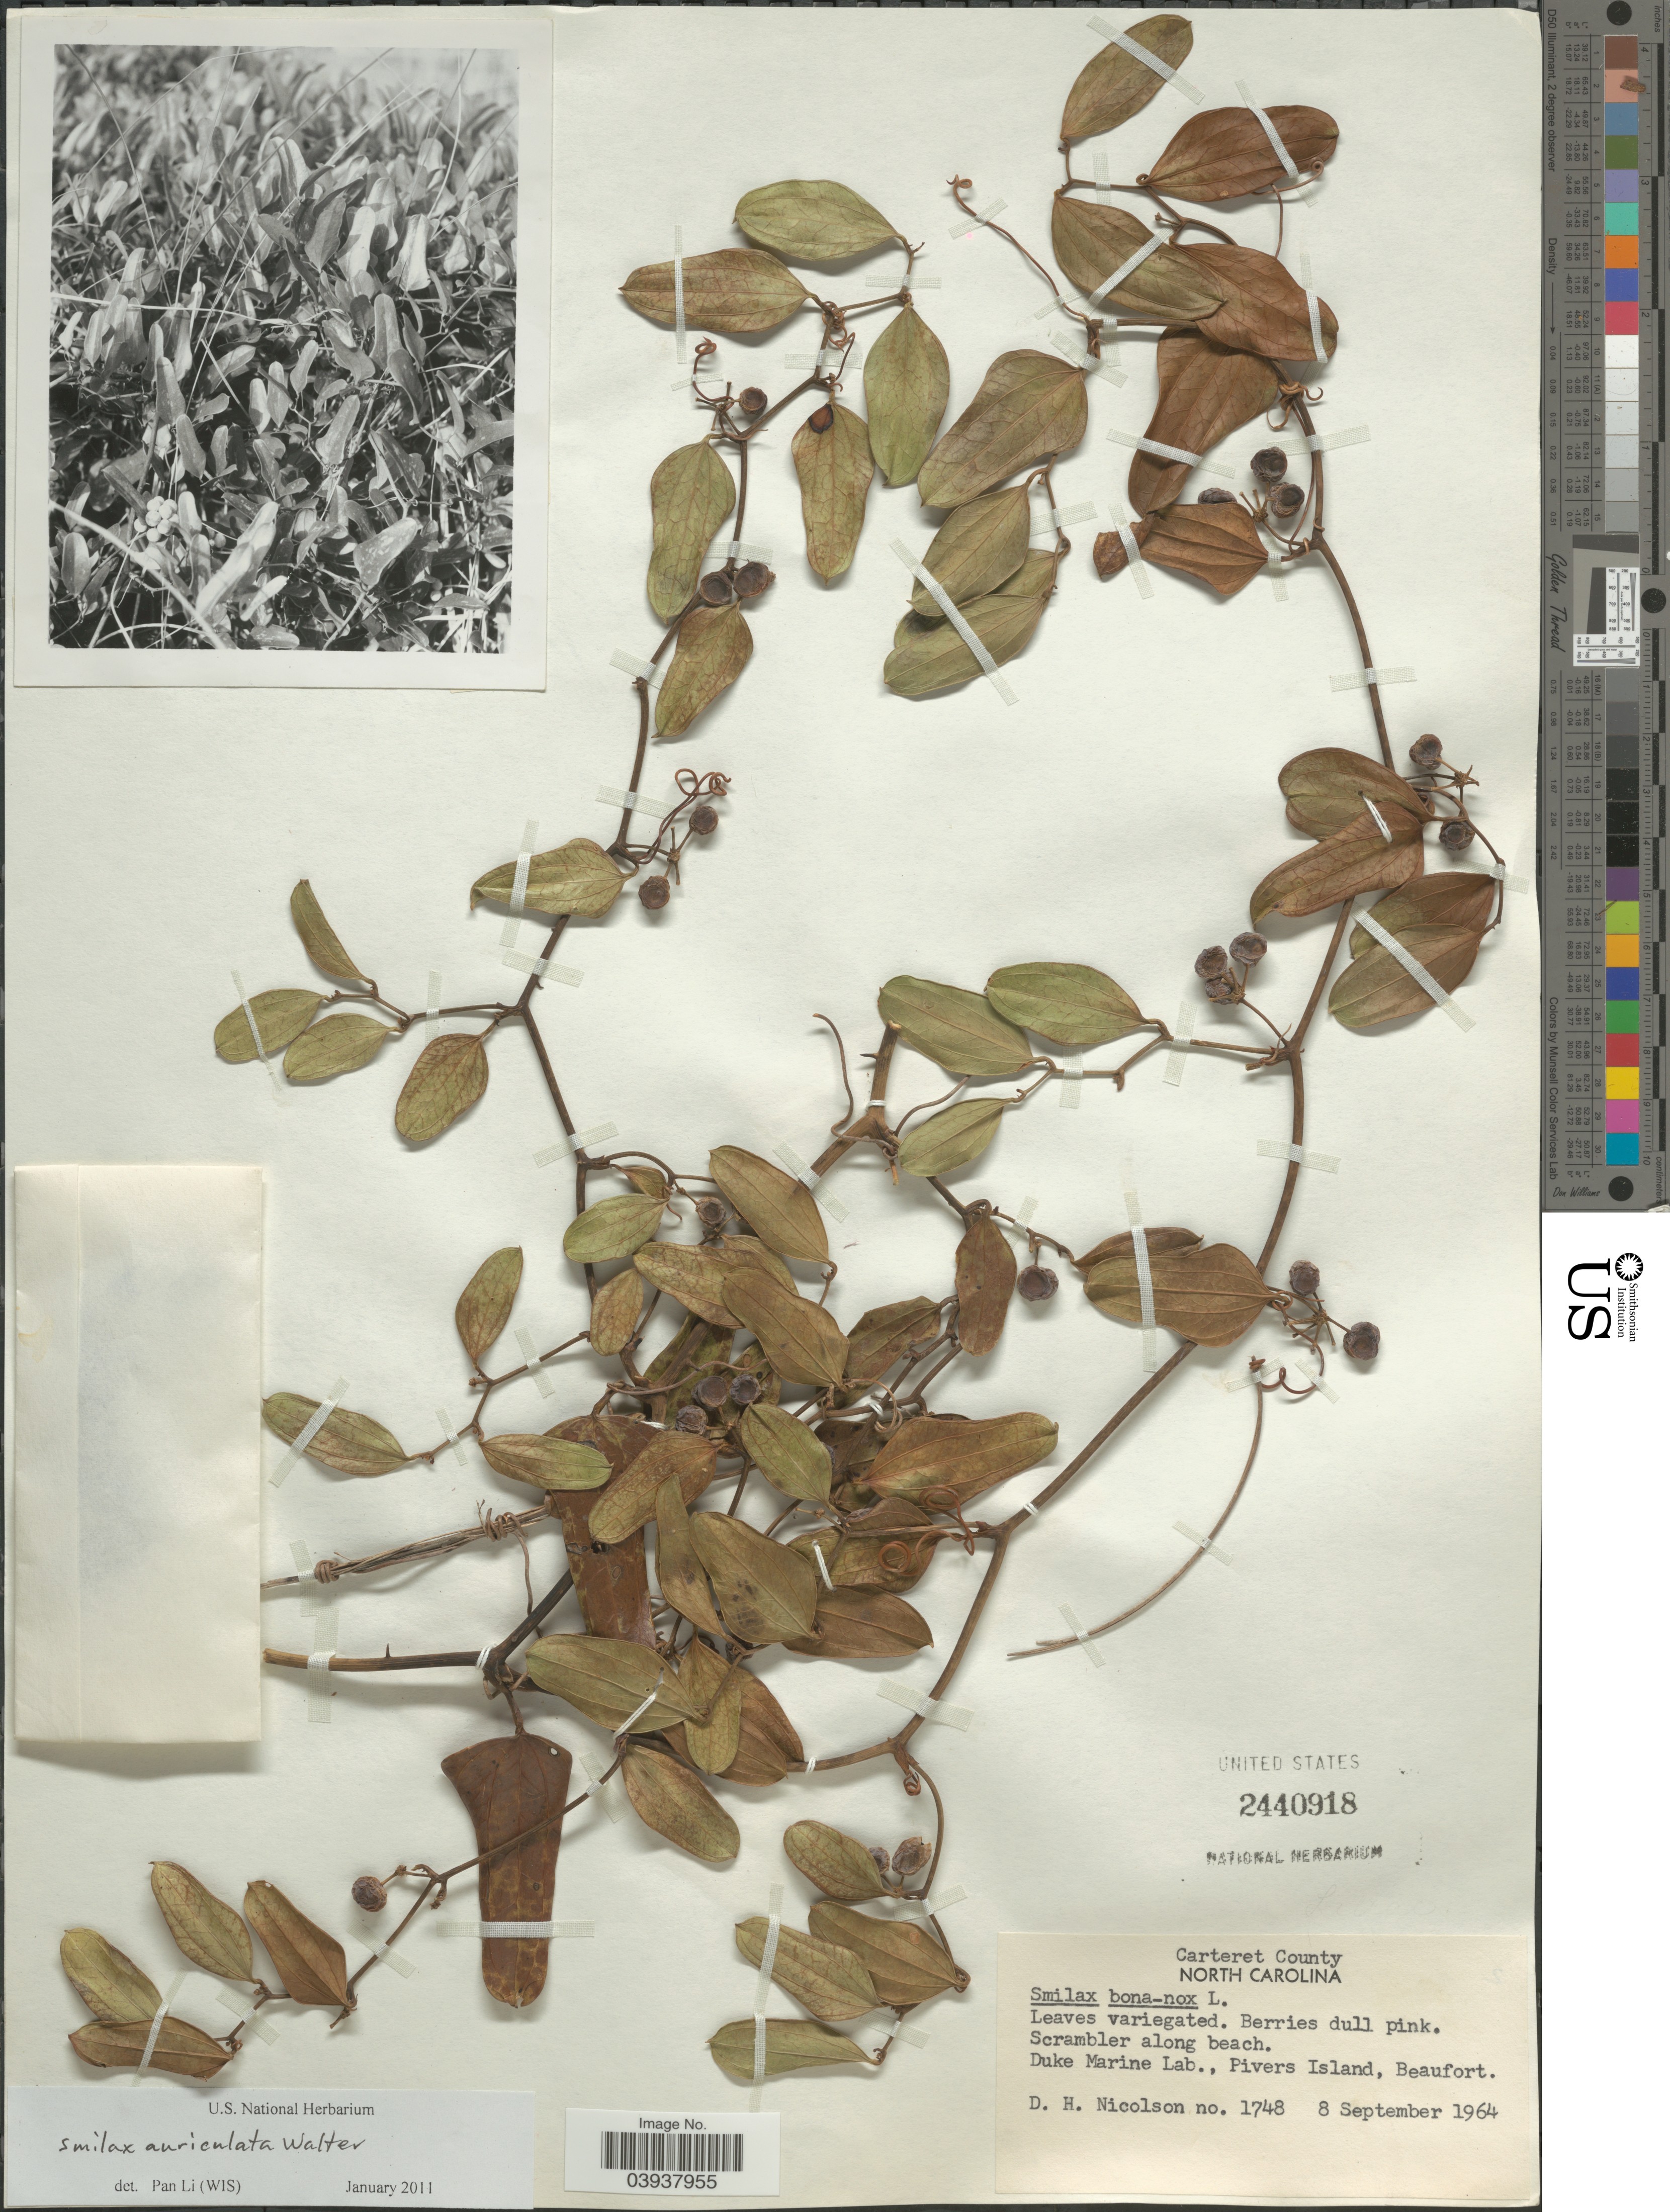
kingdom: Plantae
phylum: Tracheophyta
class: Liliopsida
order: Liliales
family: Smilacaceae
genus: Smilax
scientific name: Smilax auriculata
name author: Walter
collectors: D. H. Nicolson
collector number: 1748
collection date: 1964-09-08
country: United States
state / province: North Carolina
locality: Carteret County. Duke Marine Lab., Pivers Island, Beaufort.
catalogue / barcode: US 2440918